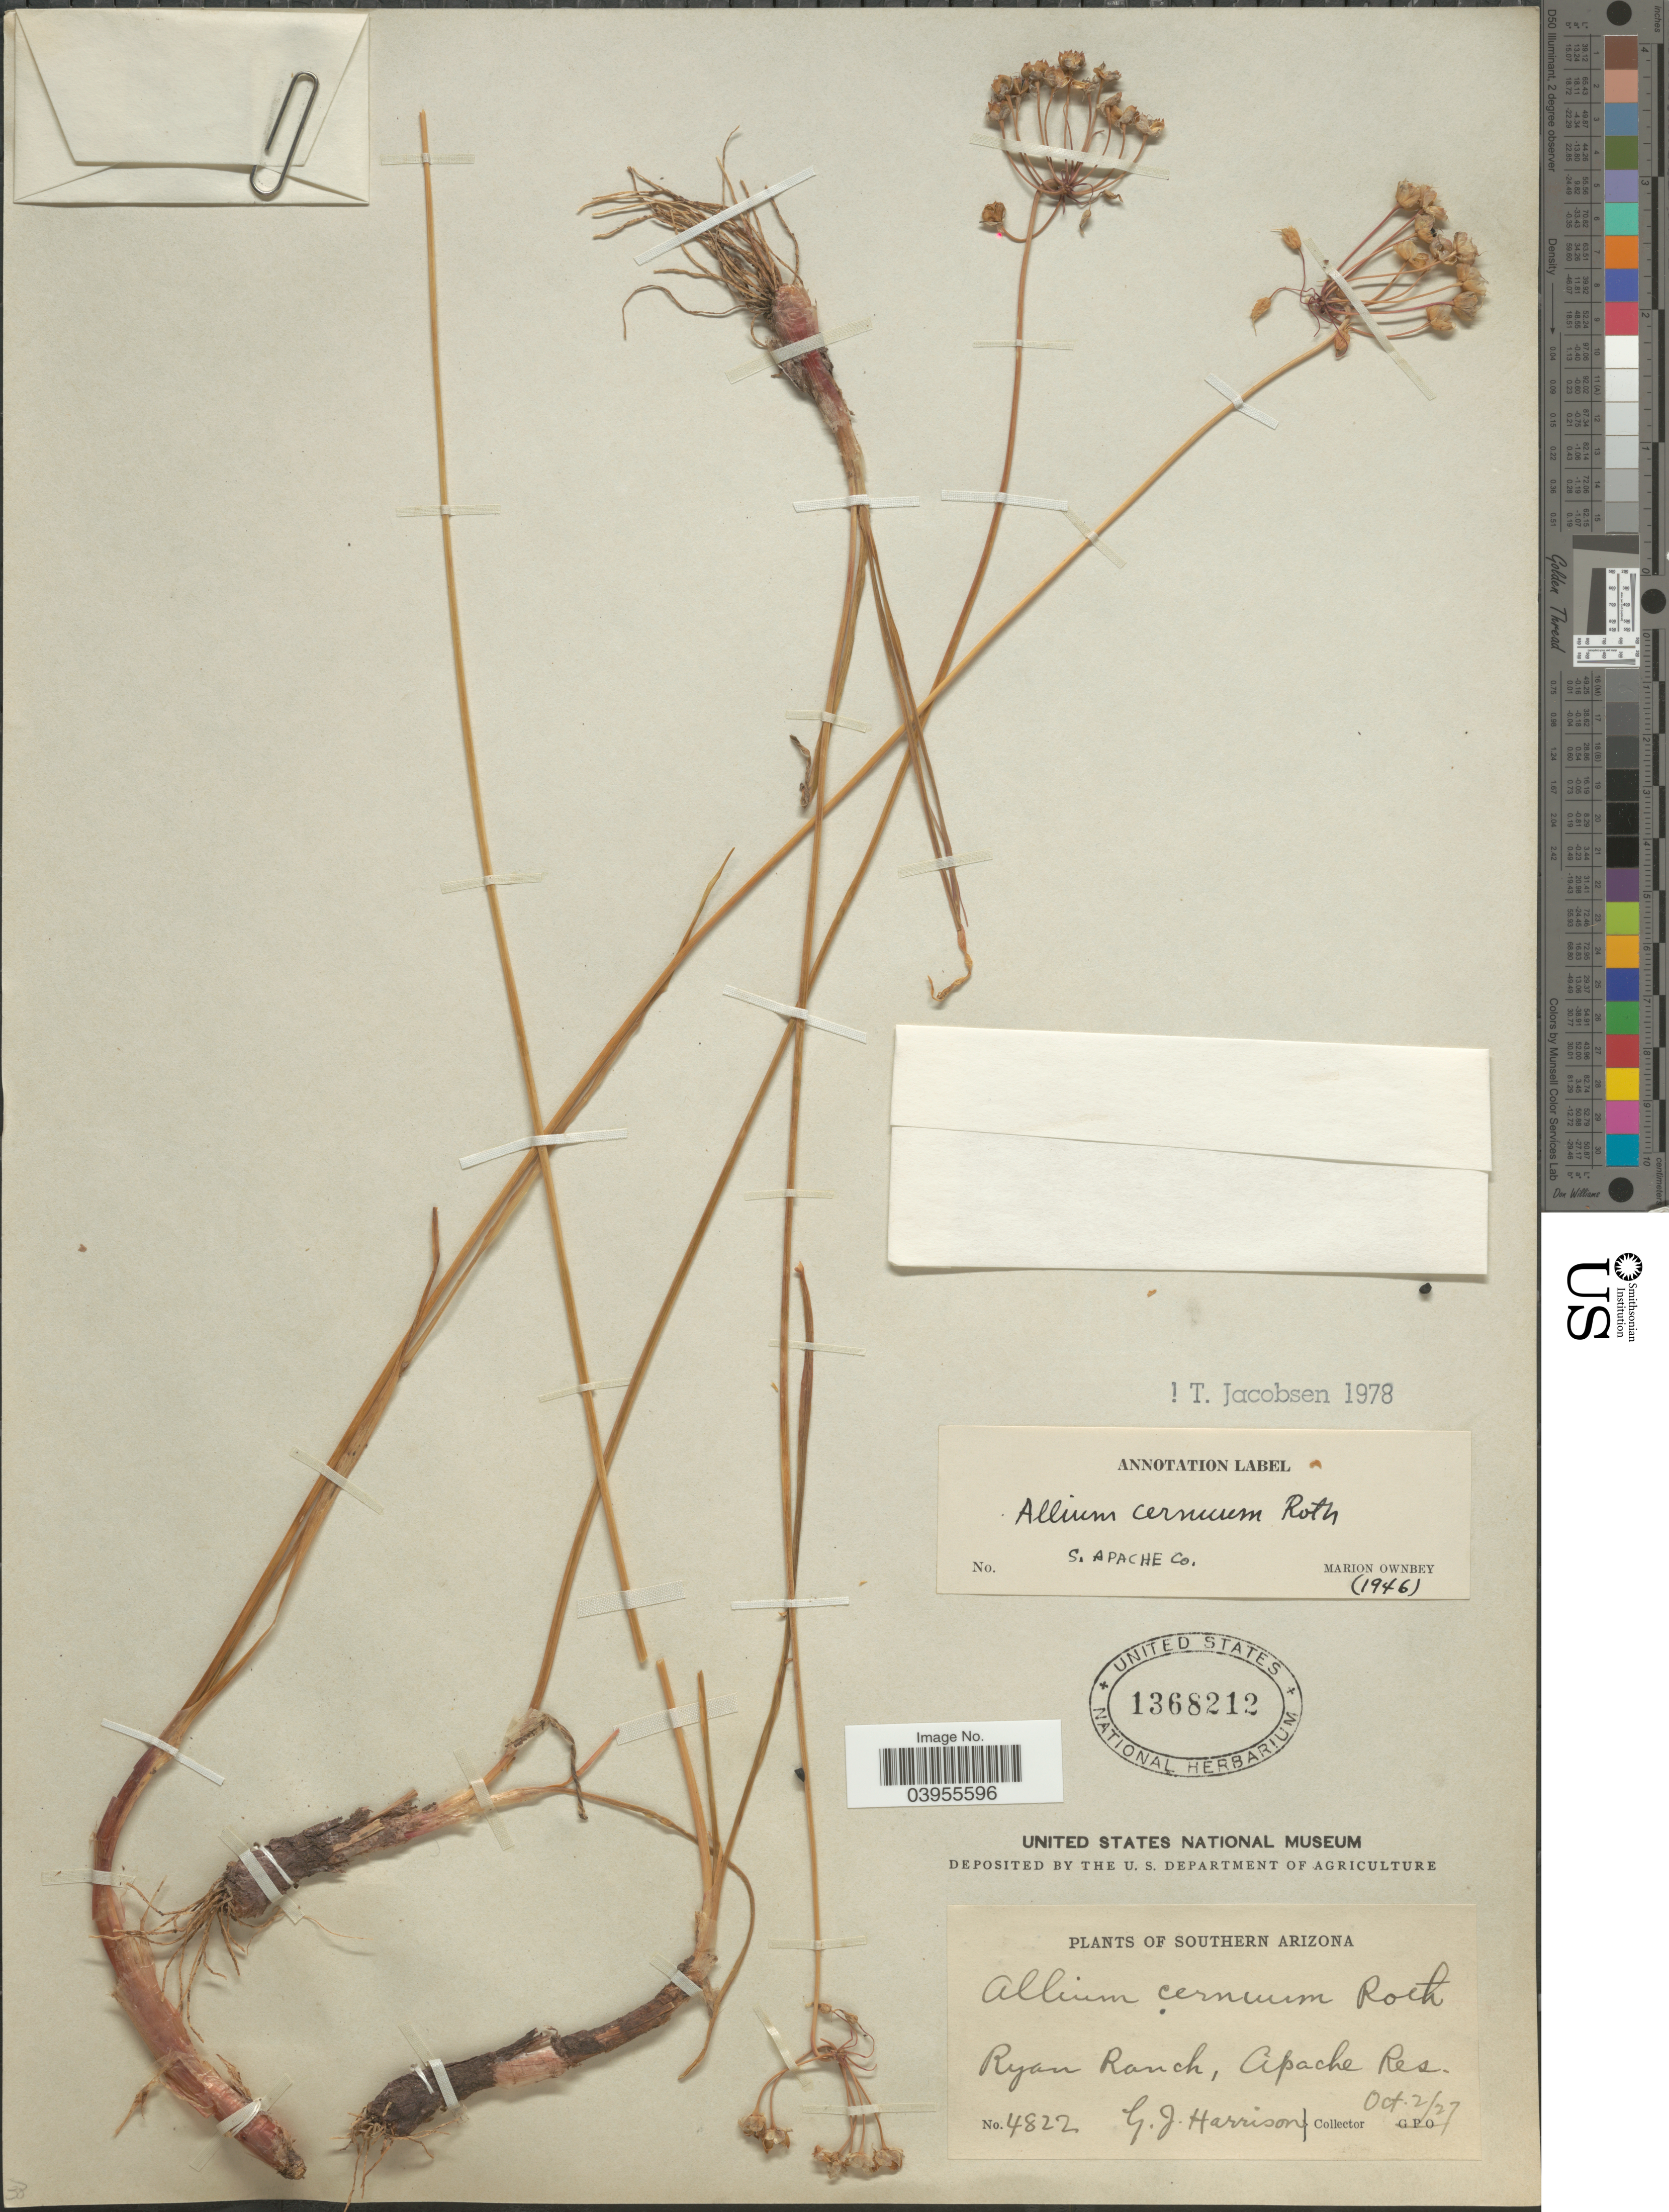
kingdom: Plantae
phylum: Tracheophyta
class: Liliopsida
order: Asparagales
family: Amaryllidaceae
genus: Allium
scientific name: Allium cernuum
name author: Roth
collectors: G. J. Harrison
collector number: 4822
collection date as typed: Transcribed d/m/y: 2/10/27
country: United States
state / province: Arizona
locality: Southern Arizona. Ryan Ranch, Apache Res.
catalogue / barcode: US 1368212